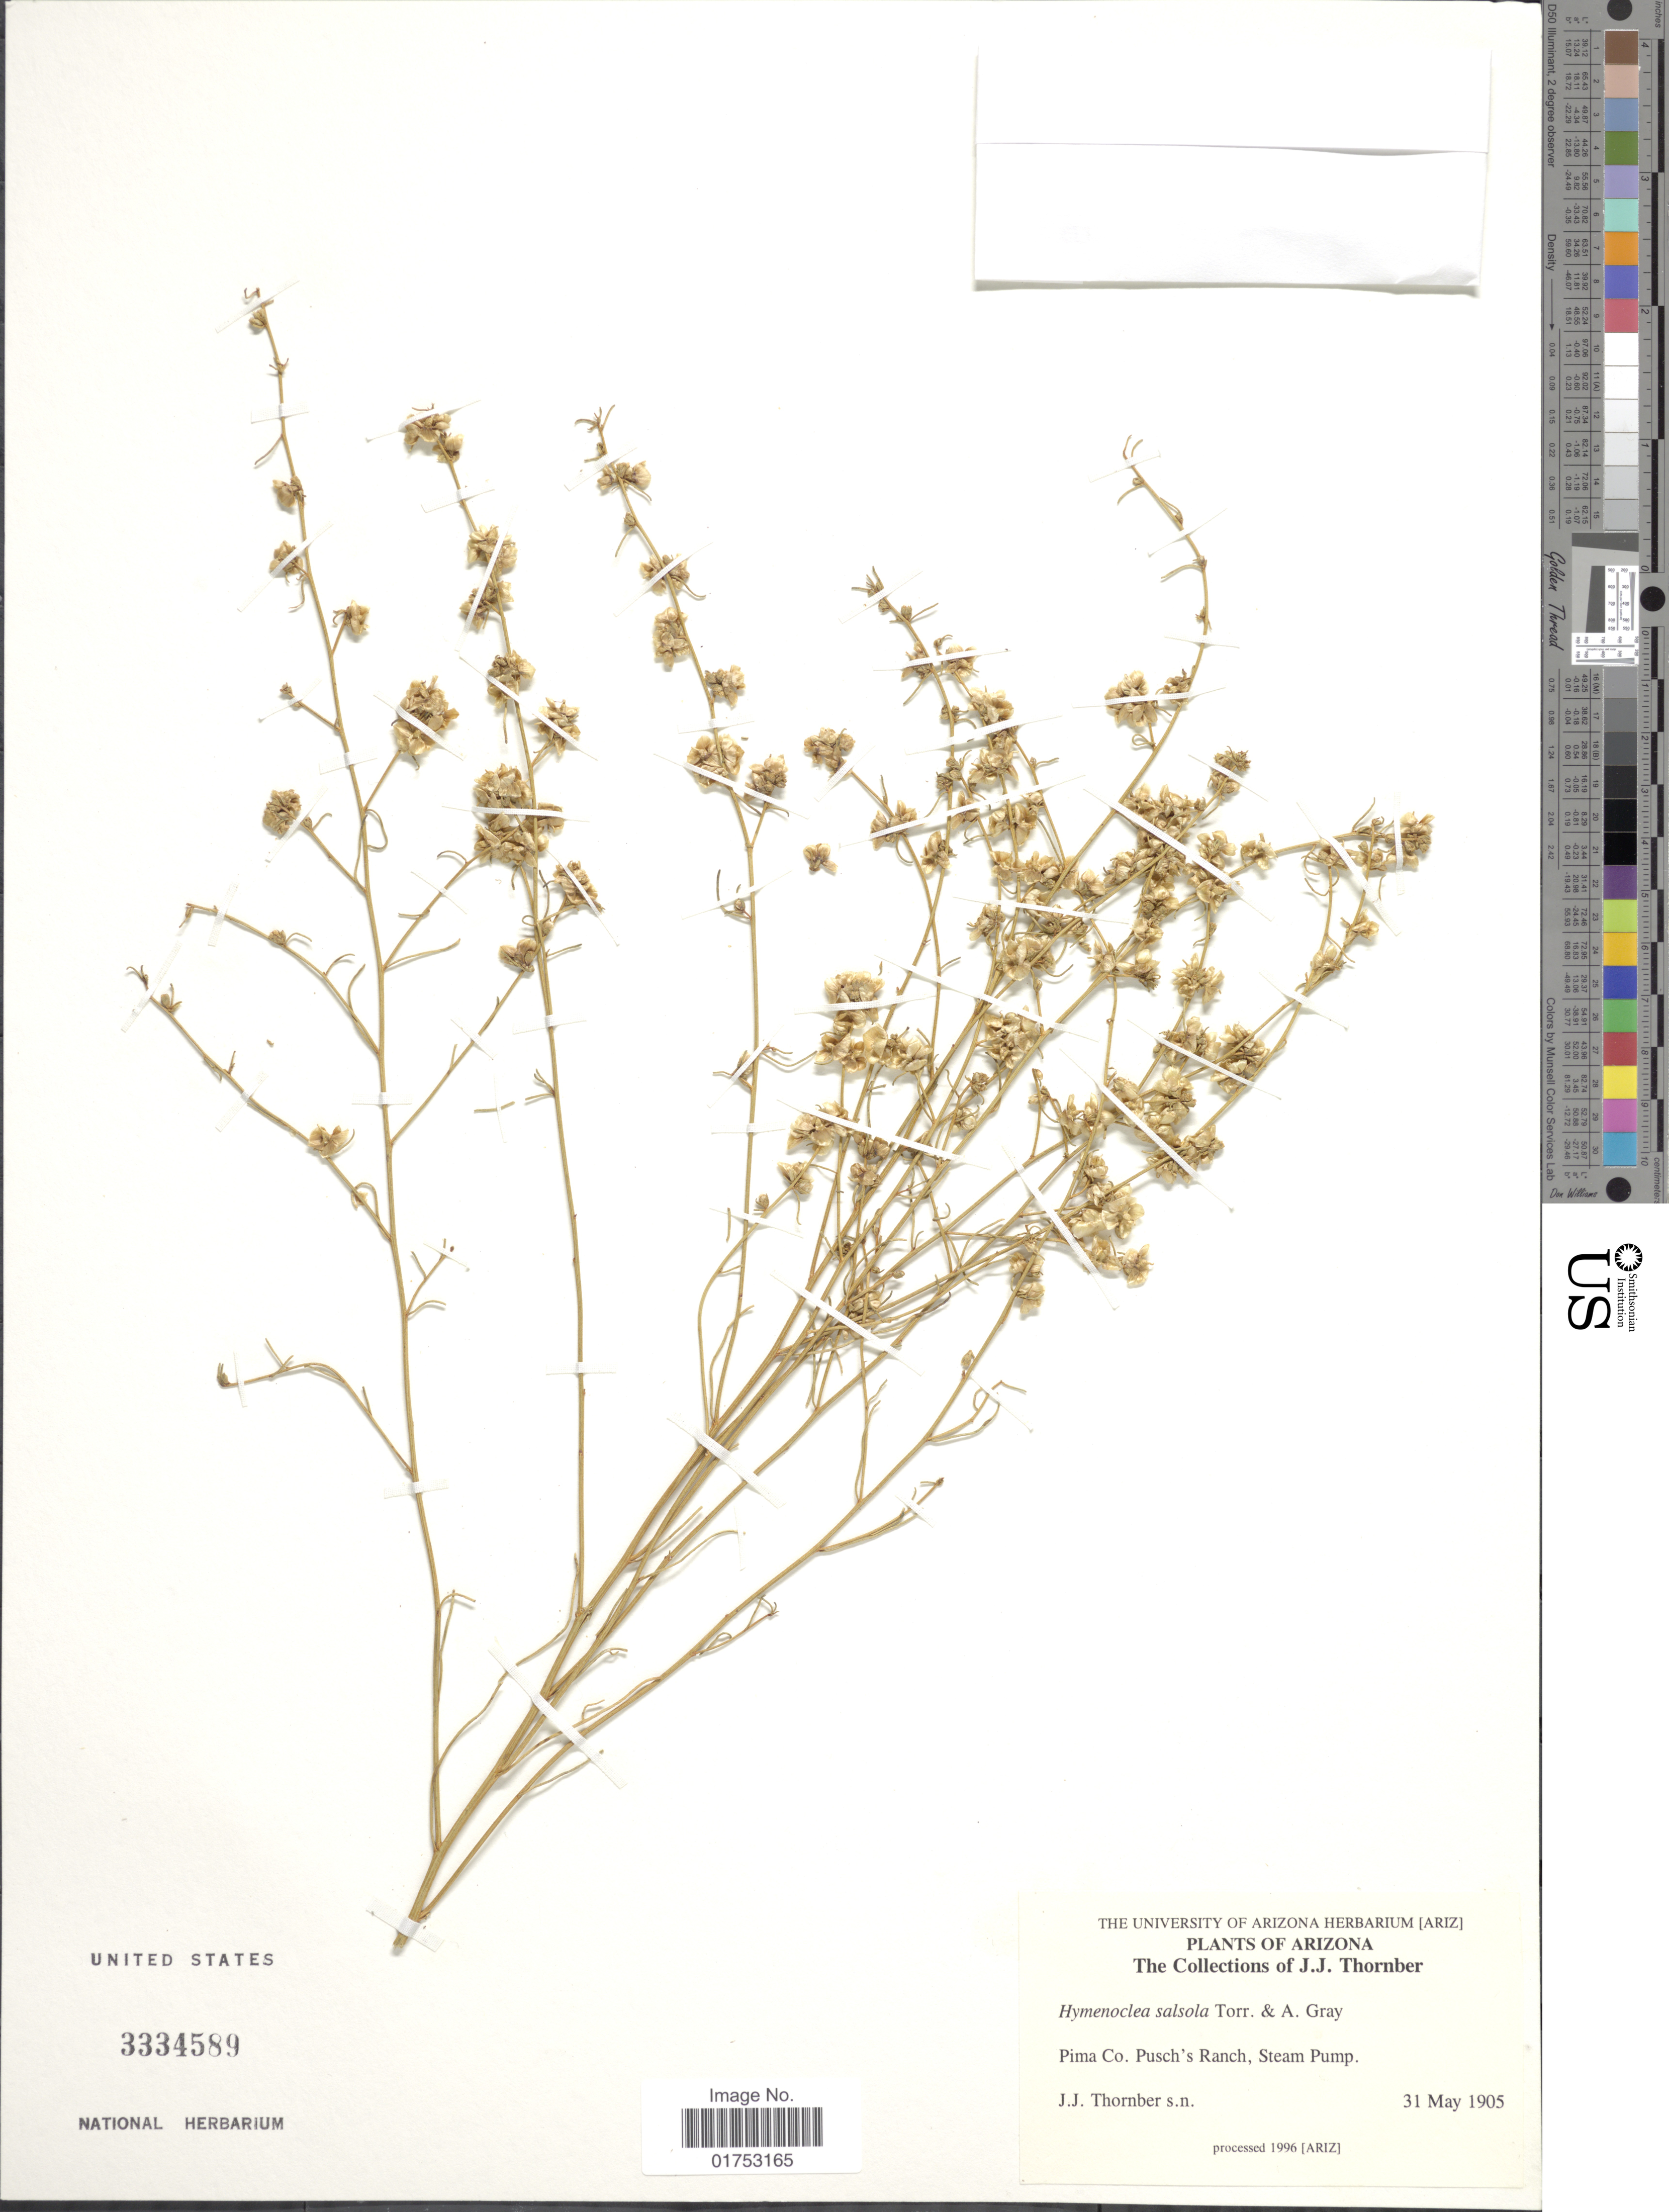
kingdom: Plantae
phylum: Tracheophyta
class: Magnoliopsida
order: Asterales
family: Asteraceae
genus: Hymenoclea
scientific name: Hymenoclea salsola var. salsola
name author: Torr. & A. Gray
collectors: J. Thornber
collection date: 1905-05-31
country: United States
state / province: Arizona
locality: Pima Co., Pusch's Ranch, Steam Pump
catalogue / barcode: US 3334589